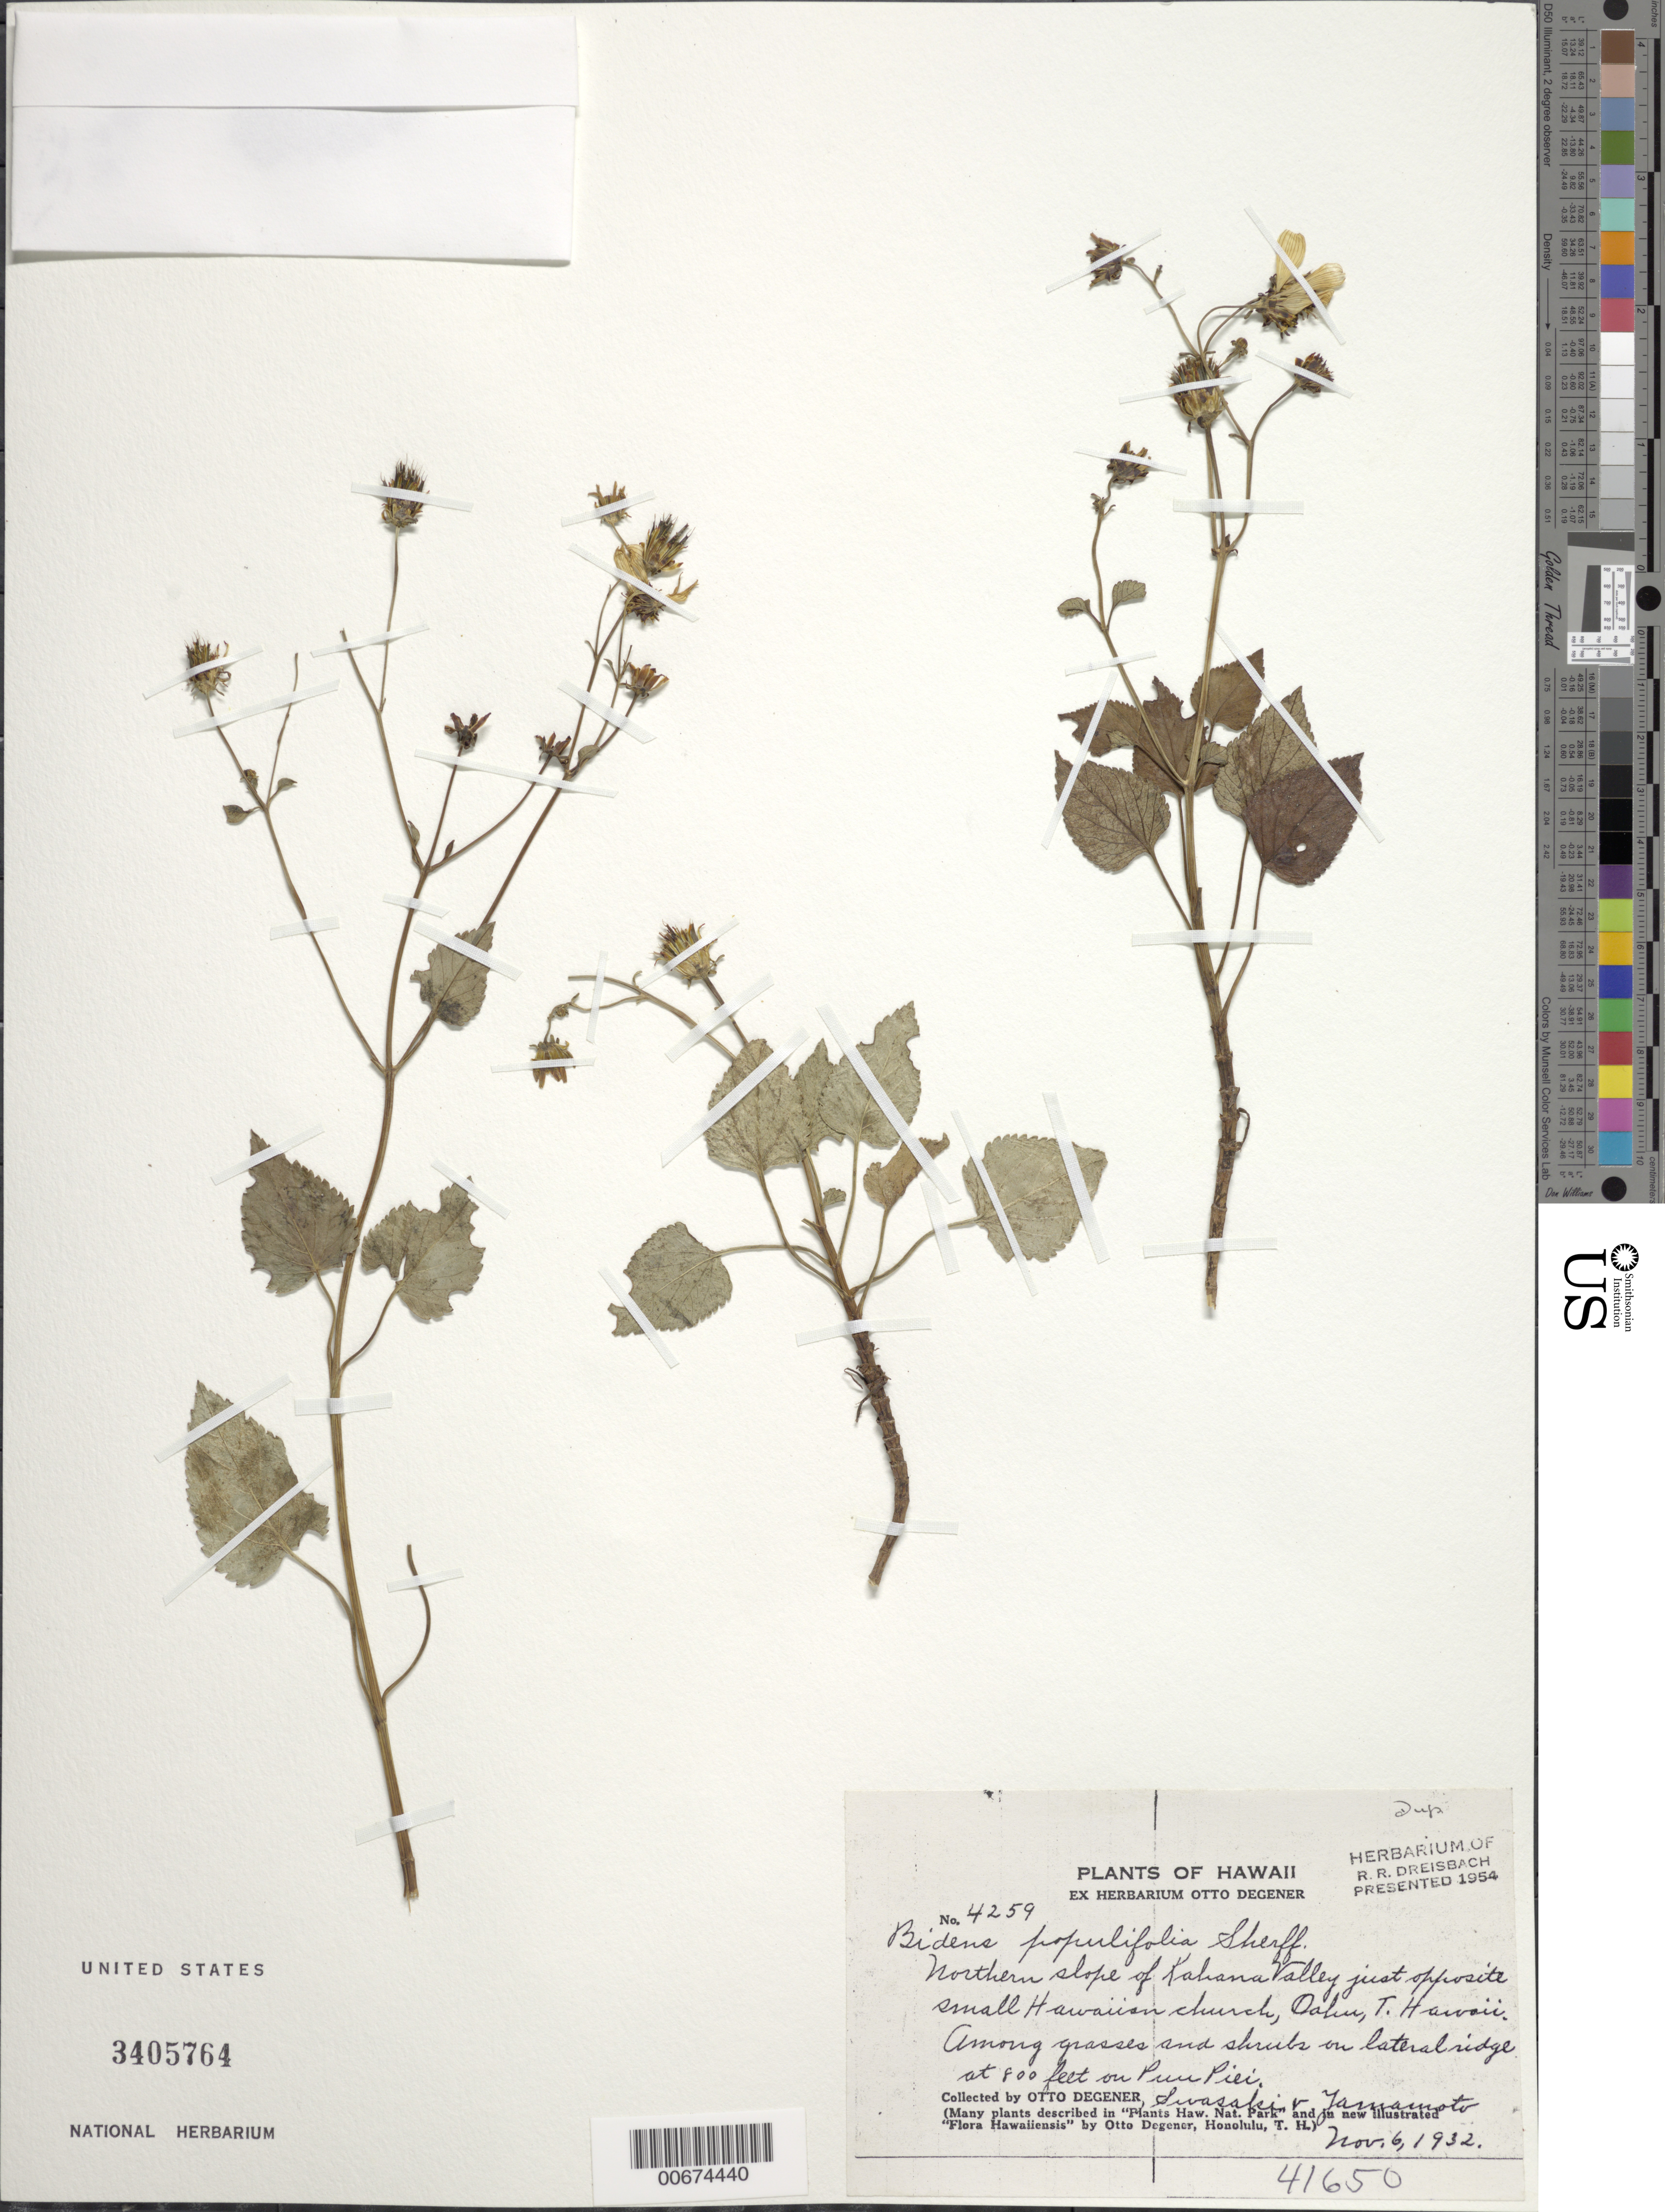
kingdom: Plantae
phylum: Tracheophyta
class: Magnoliopsida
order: Asterales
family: Asteraceae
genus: Bidens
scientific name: Bidens populifolia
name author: Sherff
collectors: O. Degener, Y. Iwasak & T. Yamamoto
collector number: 4259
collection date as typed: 6 Nov 1932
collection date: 1932-11-06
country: United States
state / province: Hawaii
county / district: Honolulu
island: Oahu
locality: Northern slope of Kahana Valley, just opposite small Hawaiian church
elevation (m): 243.8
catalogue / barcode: US 3405764